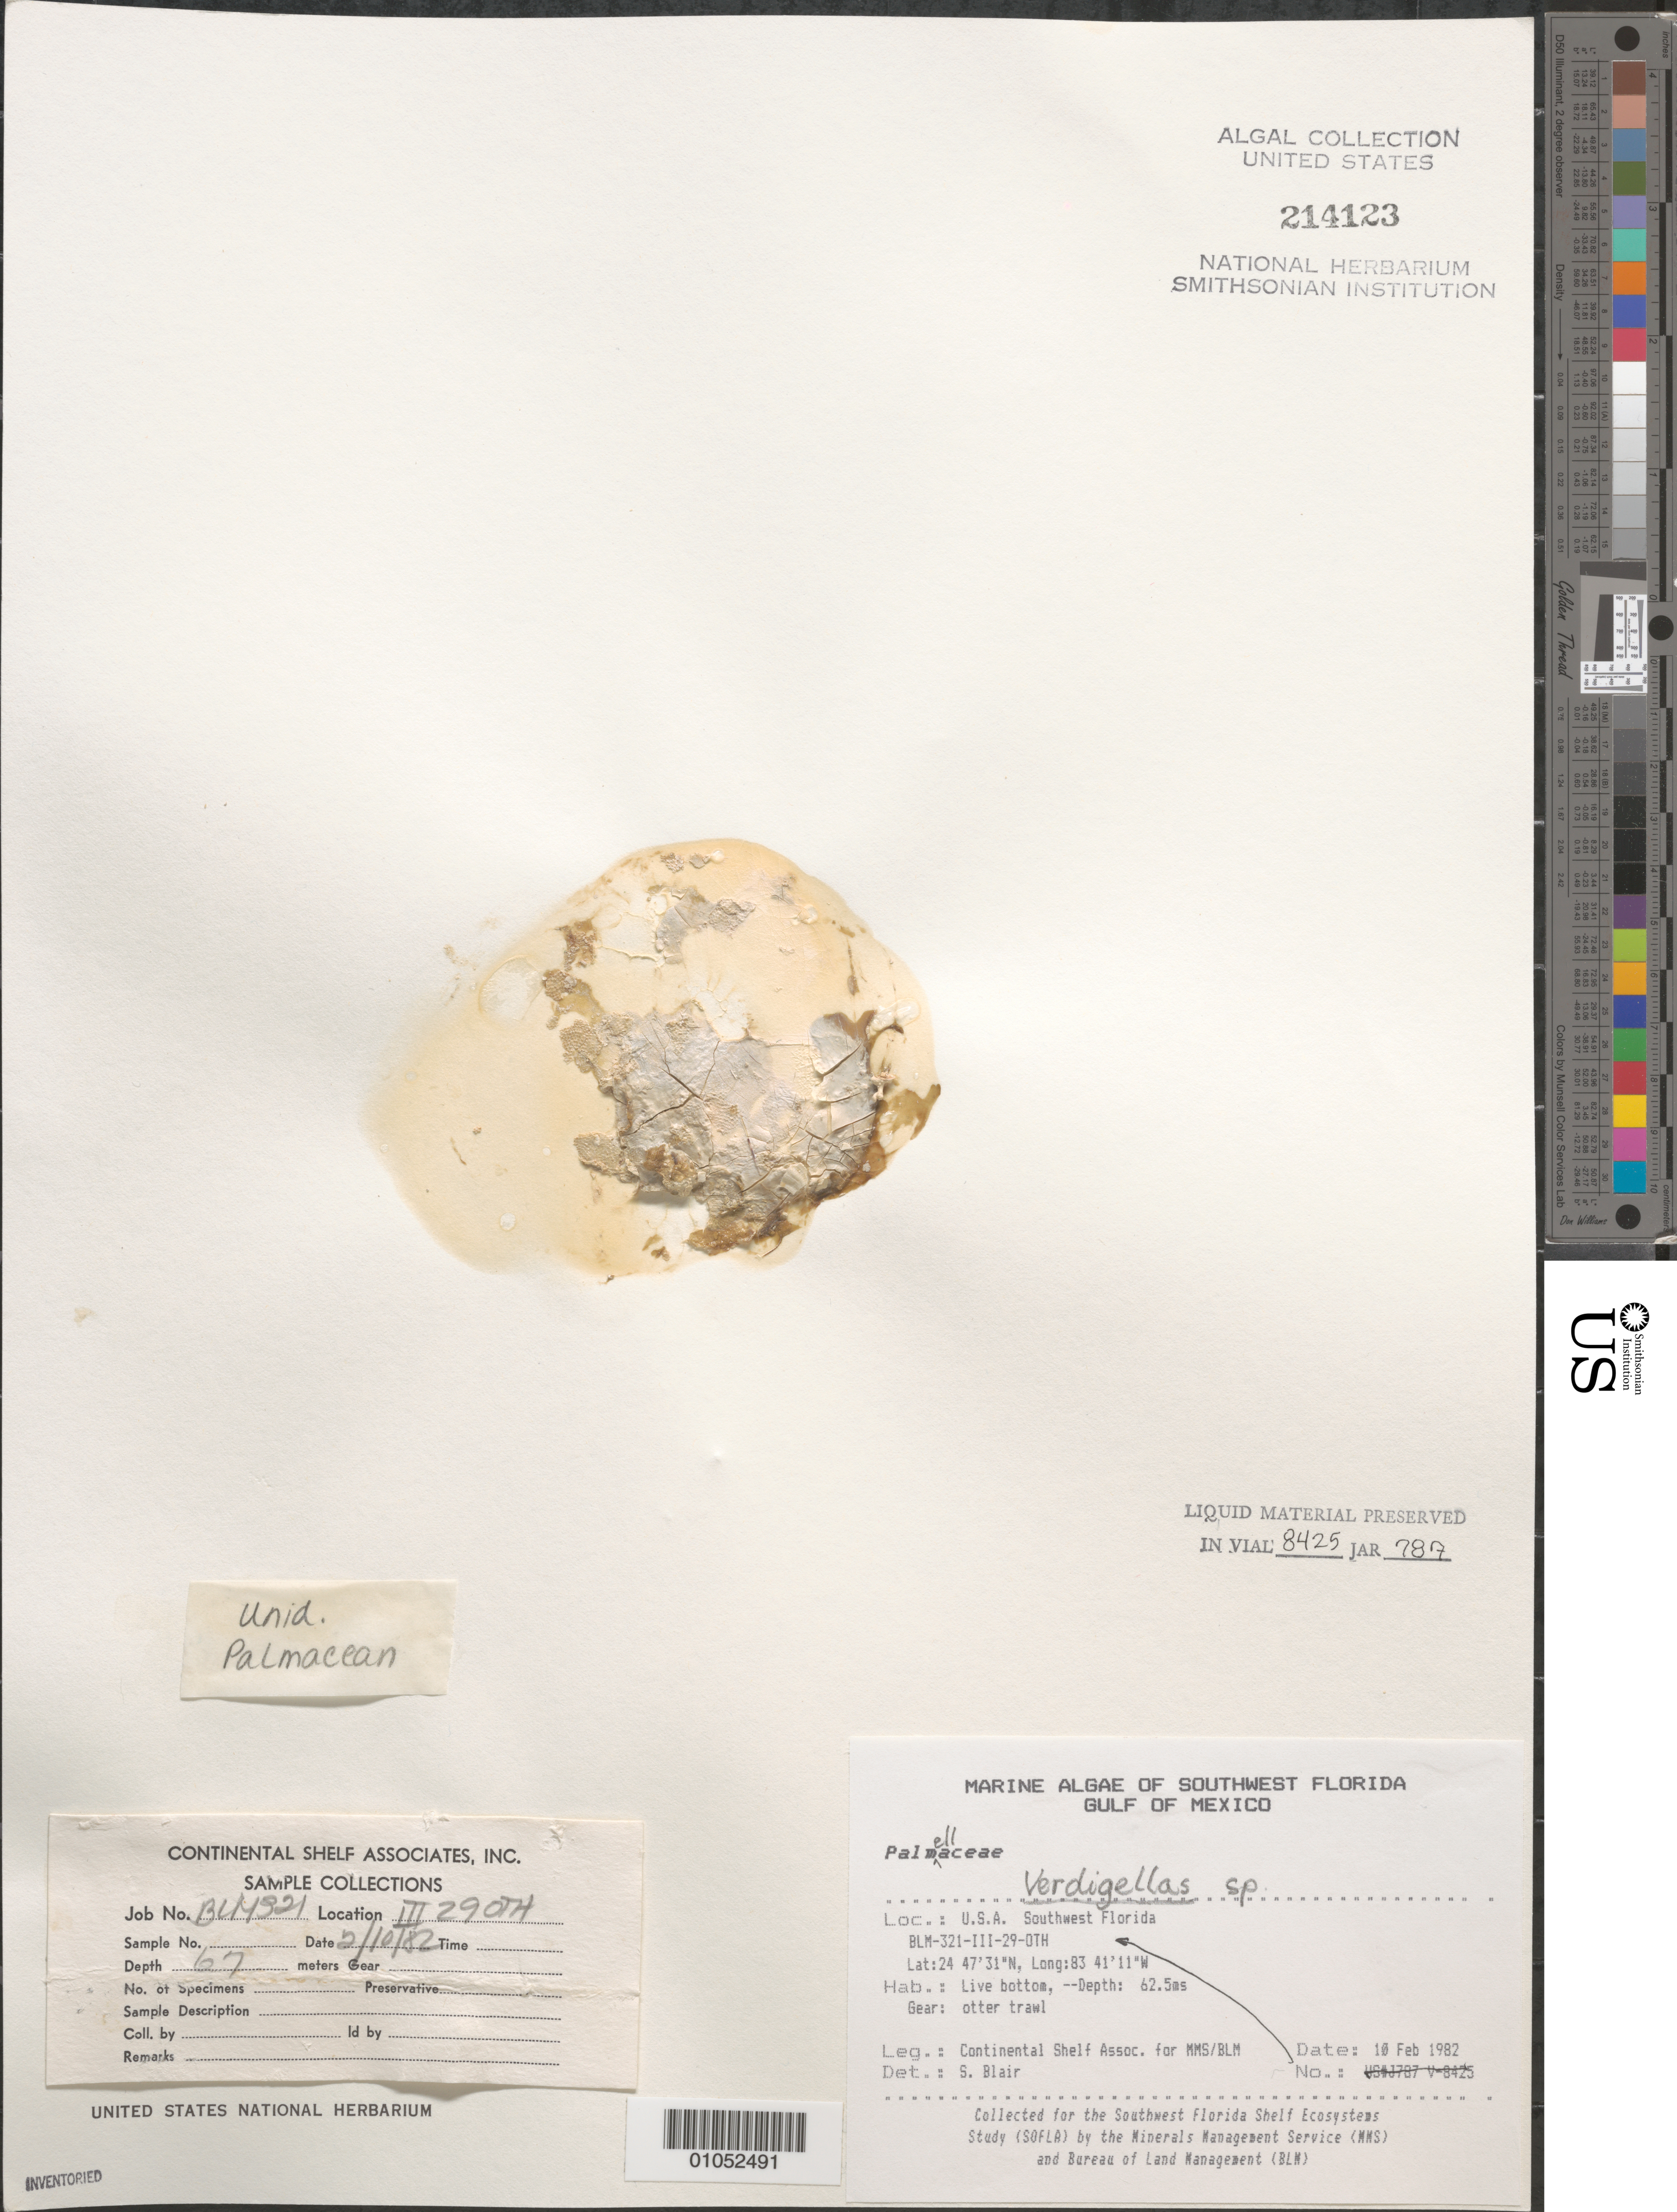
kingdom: Plantae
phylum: Chlorophyta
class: Prasinophyceae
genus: Verdigellas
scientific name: Verdigellas sp.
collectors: Continental Shelf Associates for the MMS/BLM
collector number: BLM-321-III-29-OTH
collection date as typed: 10 Feb 1982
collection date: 1982-02-10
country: United States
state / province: Florida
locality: Gulf of Mexico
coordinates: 24 47'31"N, 83 41'11"W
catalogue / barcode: US 214123